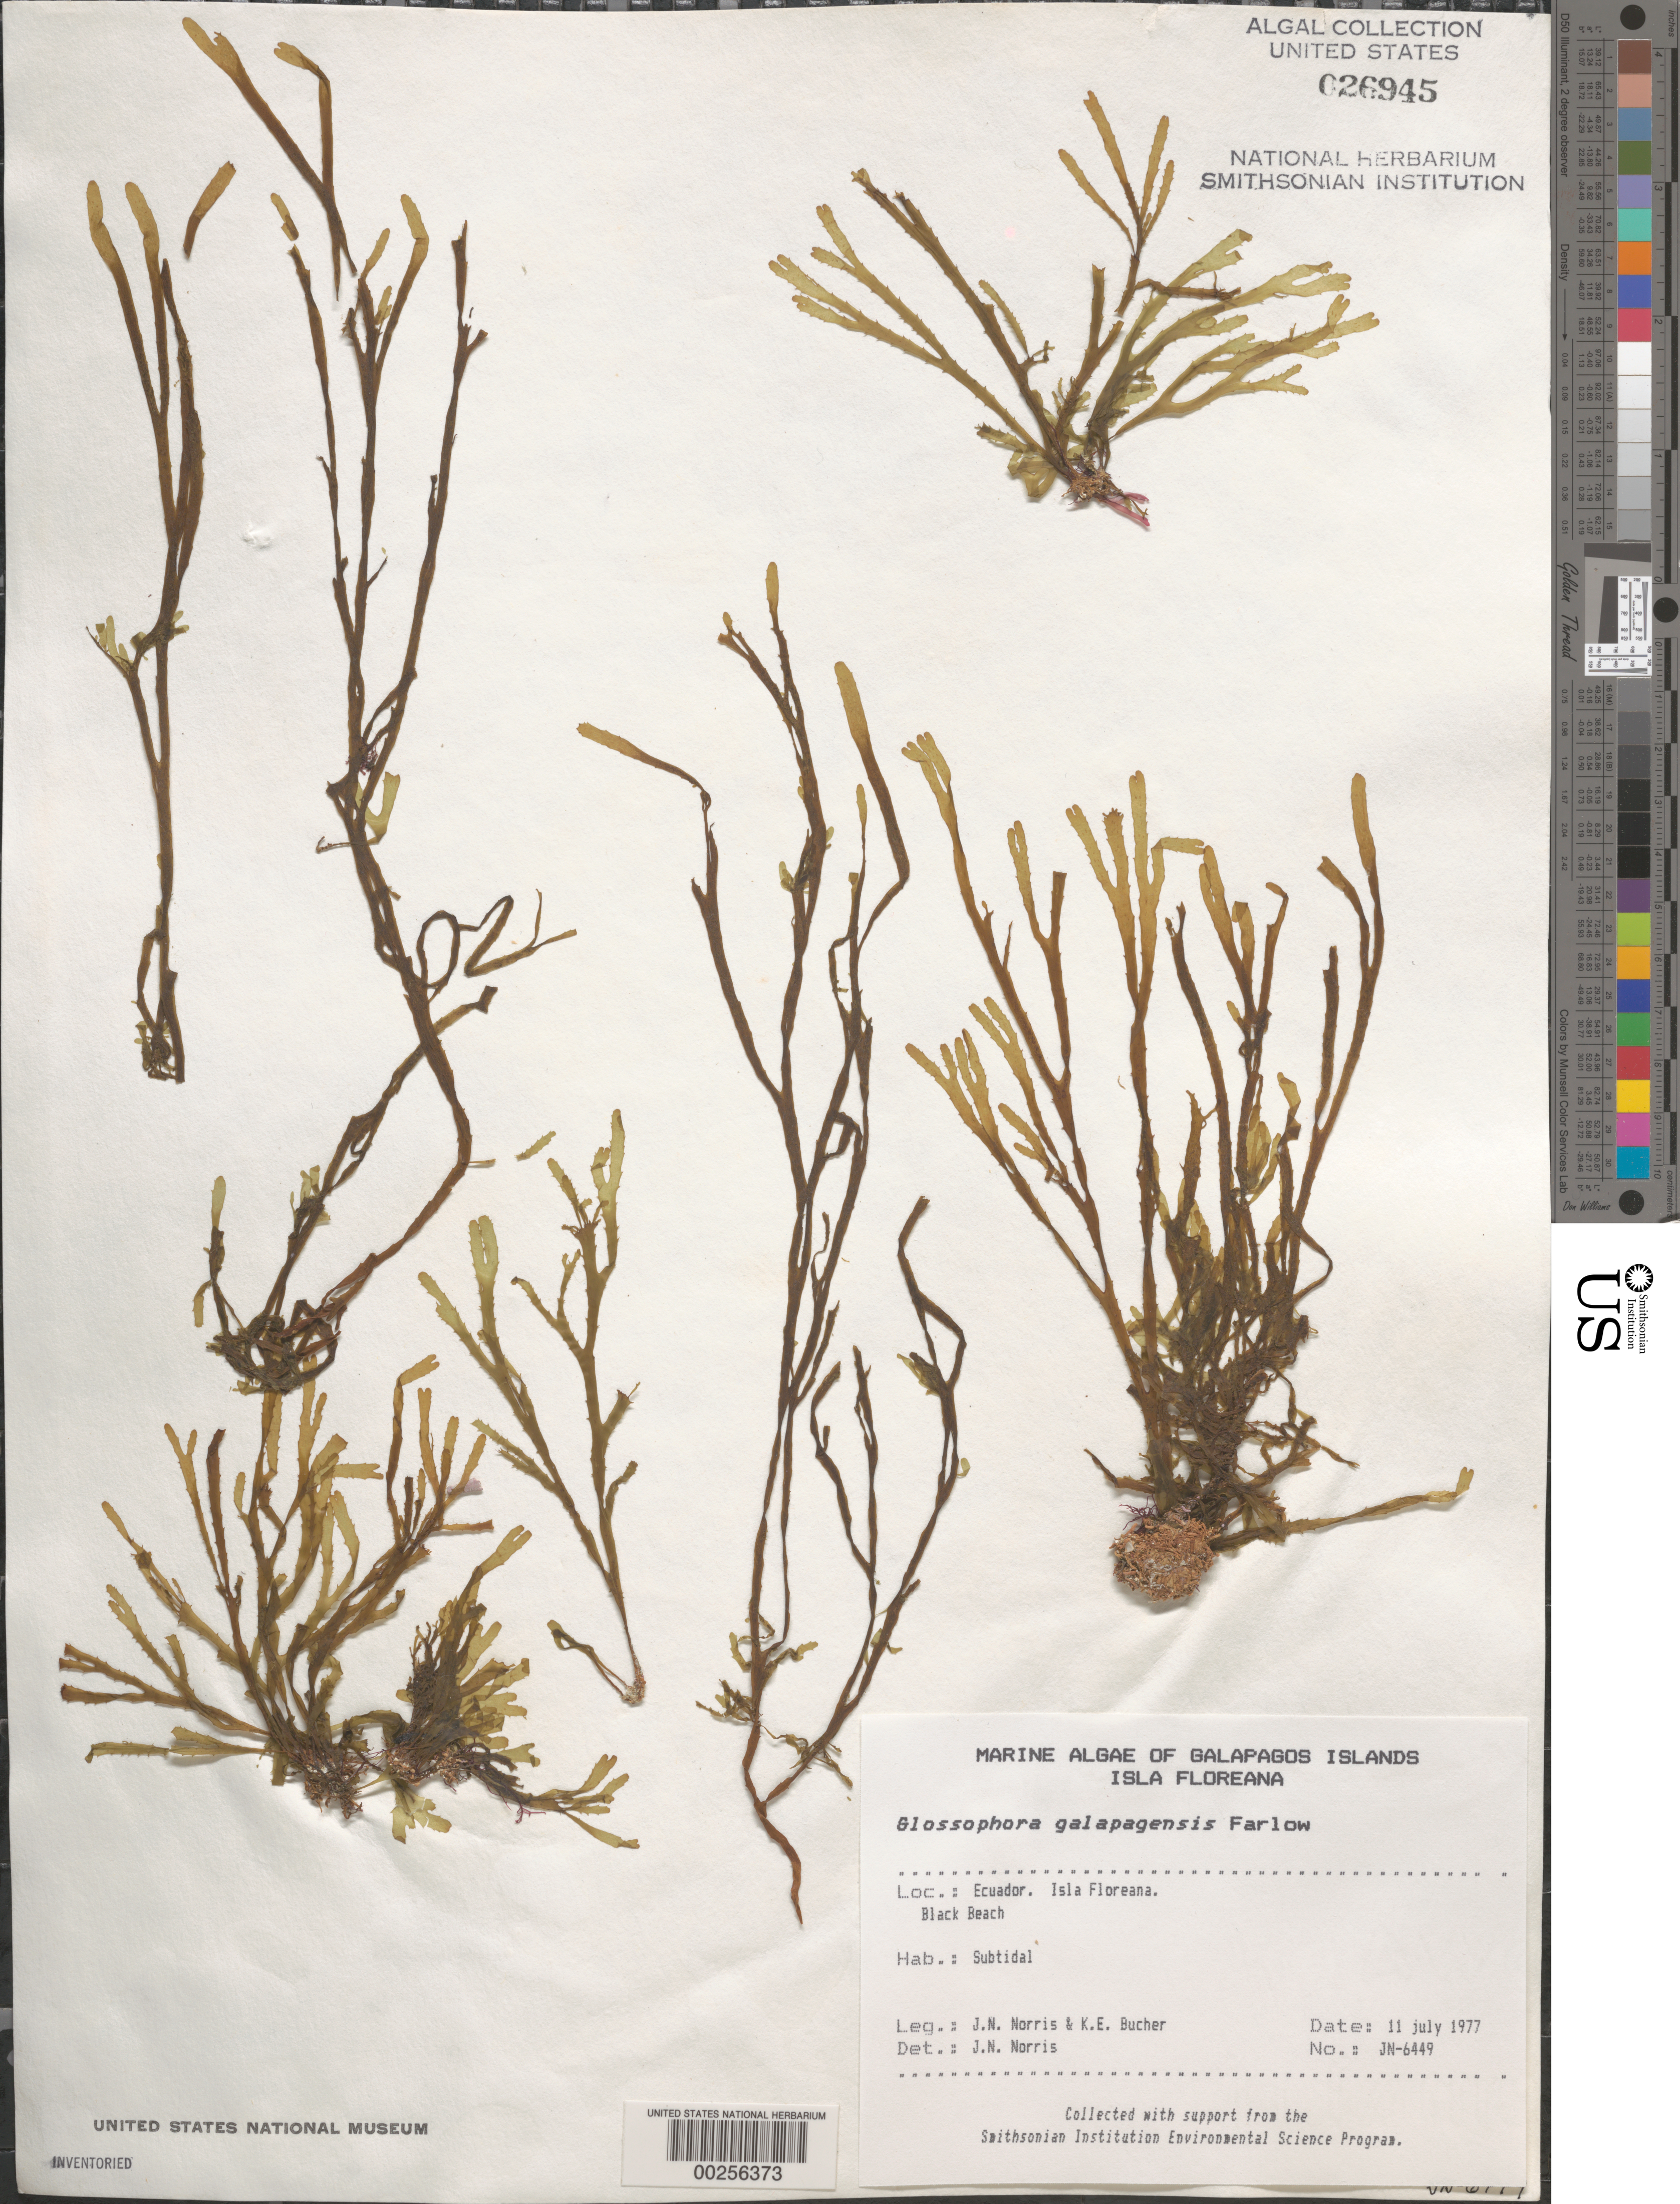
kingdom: Chromista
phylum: Ochrophyta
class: Phaeophyceae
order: Dictyotales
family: Dictyotaceae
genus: Dictyota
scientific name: Dictyota galapagensis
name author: (Farl.) De Clerck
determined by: Algae name updating Project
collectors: J. N. Norris & K. E. Bucher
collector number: JN-6449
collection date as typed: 11 Jul 1977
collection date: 1977-07-11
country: Ecuador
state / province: Colón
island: Floreana [Charles, Santa Maria]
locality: Black Beach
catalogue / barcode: US 26945